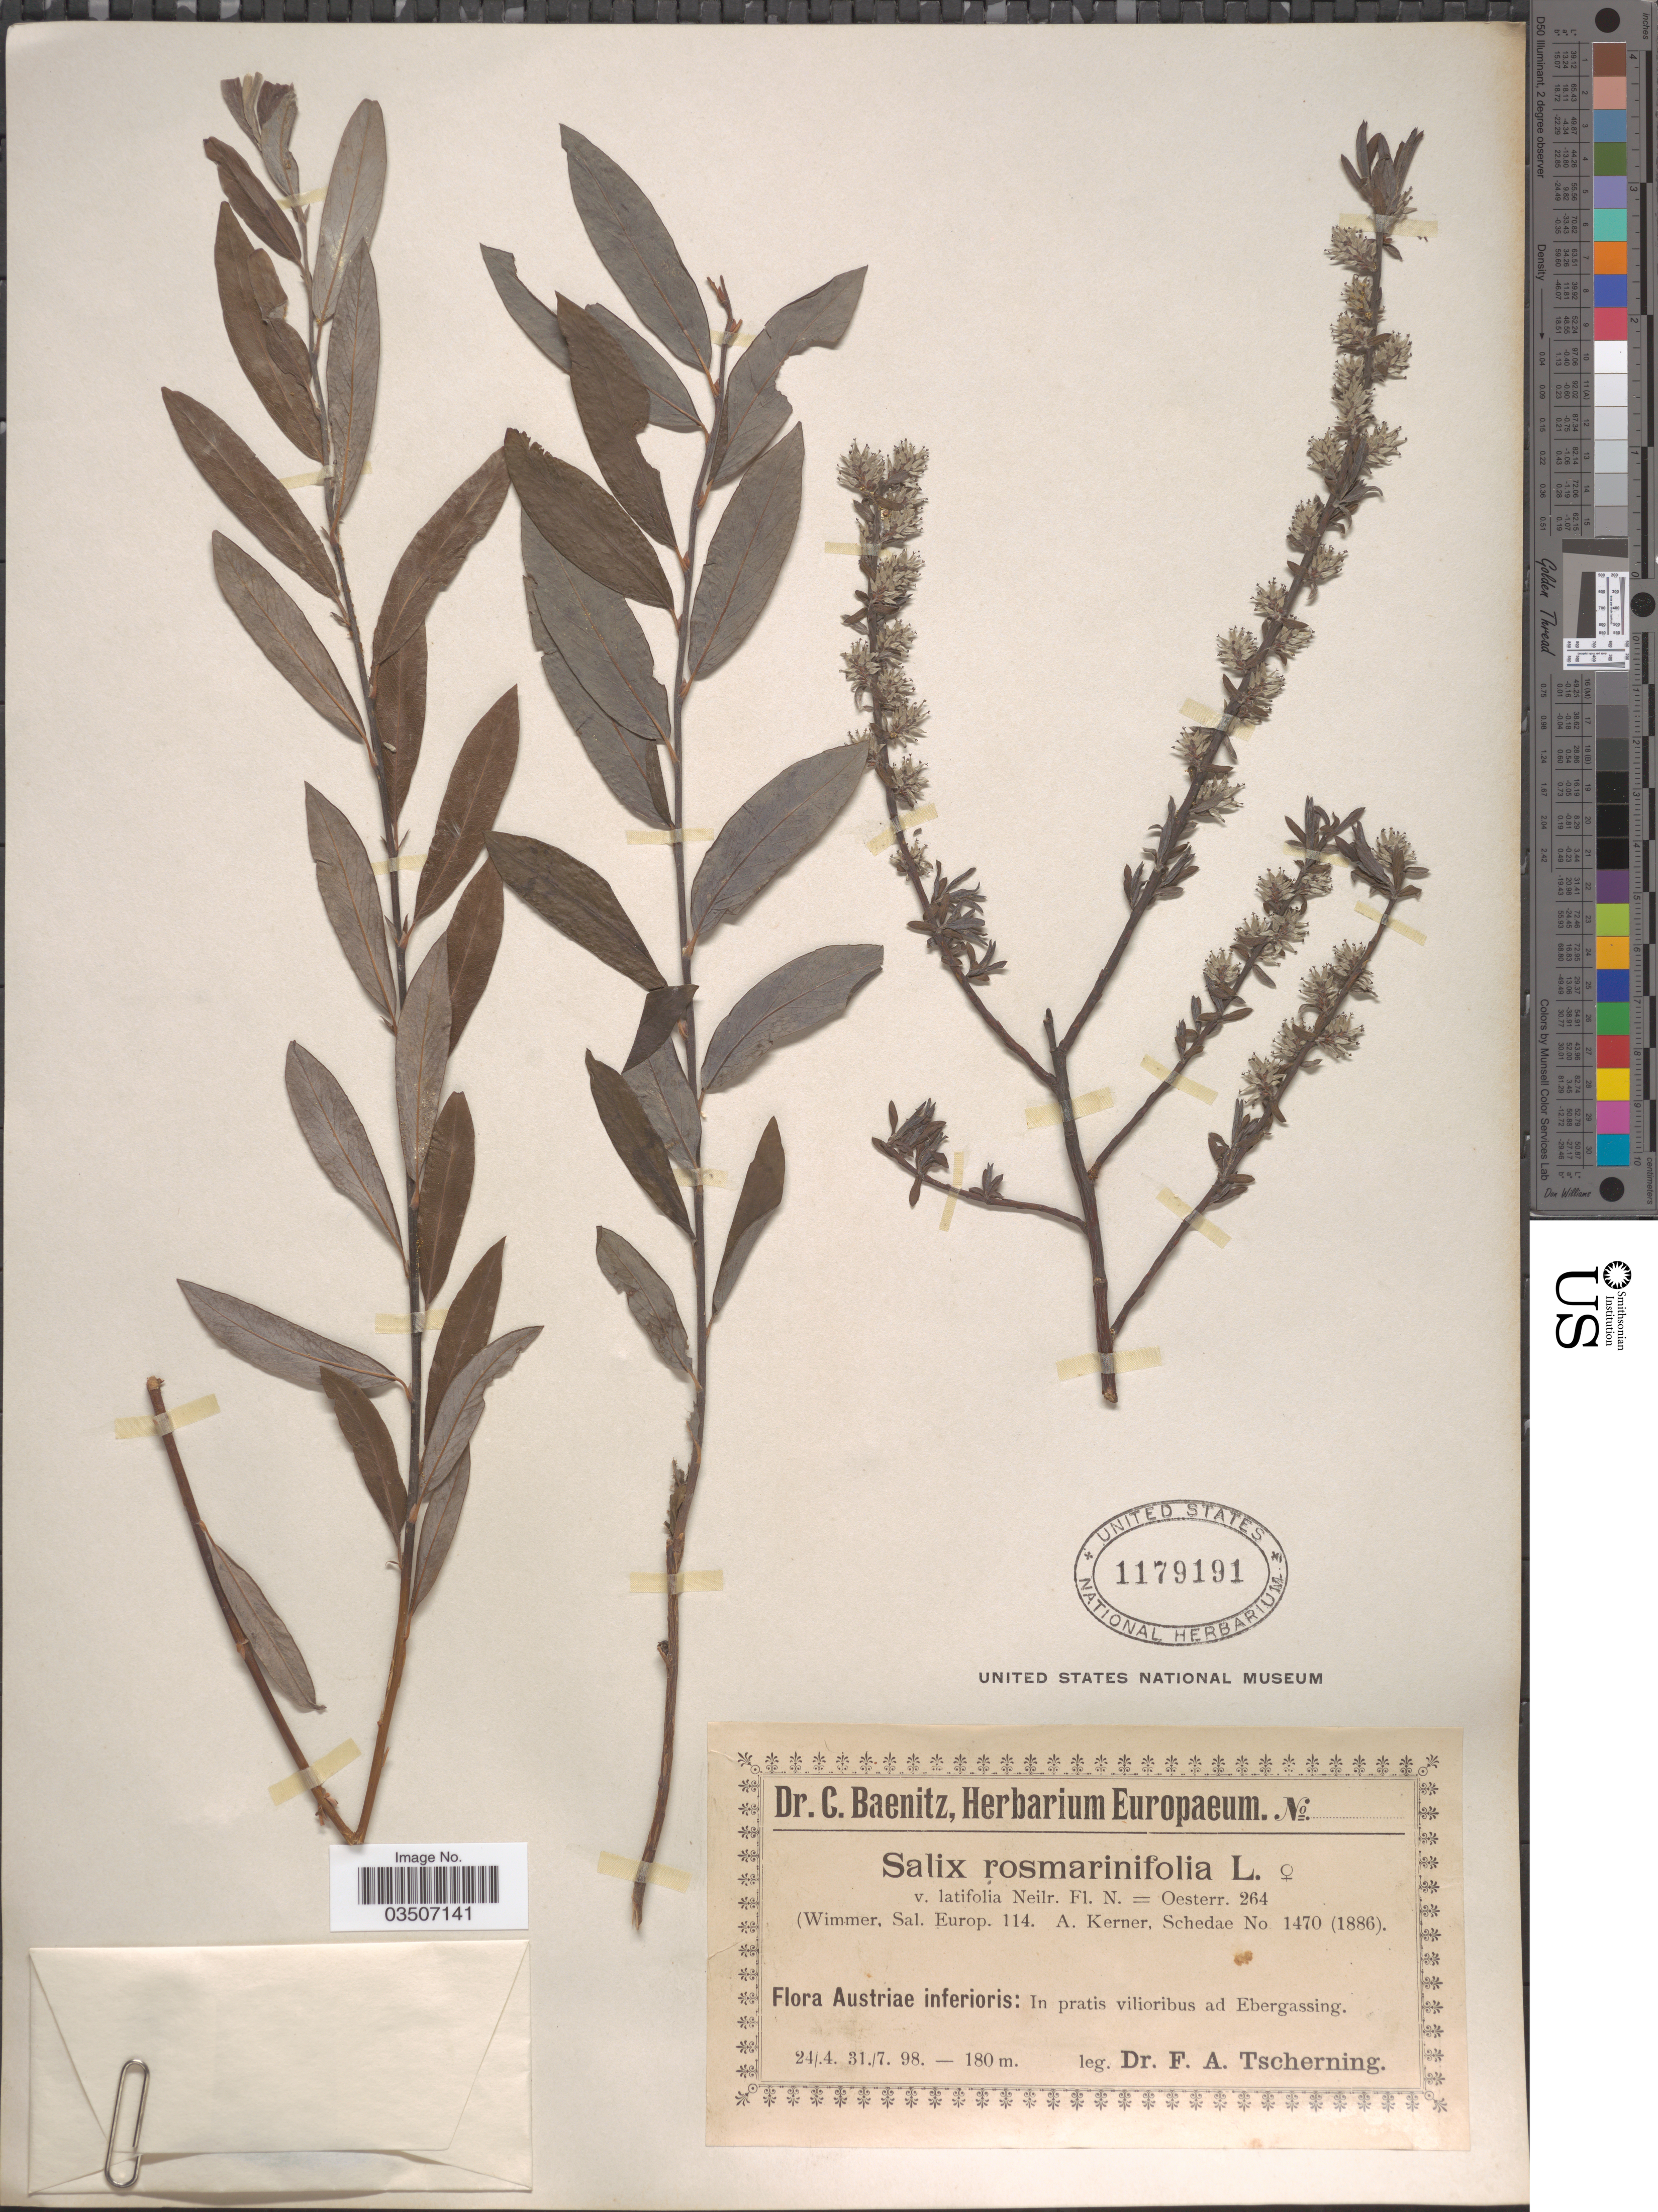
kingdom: Plantae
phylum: Tracheophyta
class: Magnoliopsida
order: Malpighiales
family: Salicaceae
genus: Salix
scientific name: Salix rosmarinifolia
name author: L.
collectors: F. A. Tscherning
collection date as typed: Transcribed d/m/y: 24/4/98 to 31/7/98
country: Austria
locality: Austriæ inferioris: In pratis vilioribus ad Ebergassing.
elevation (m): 180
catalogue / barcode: US 1179191